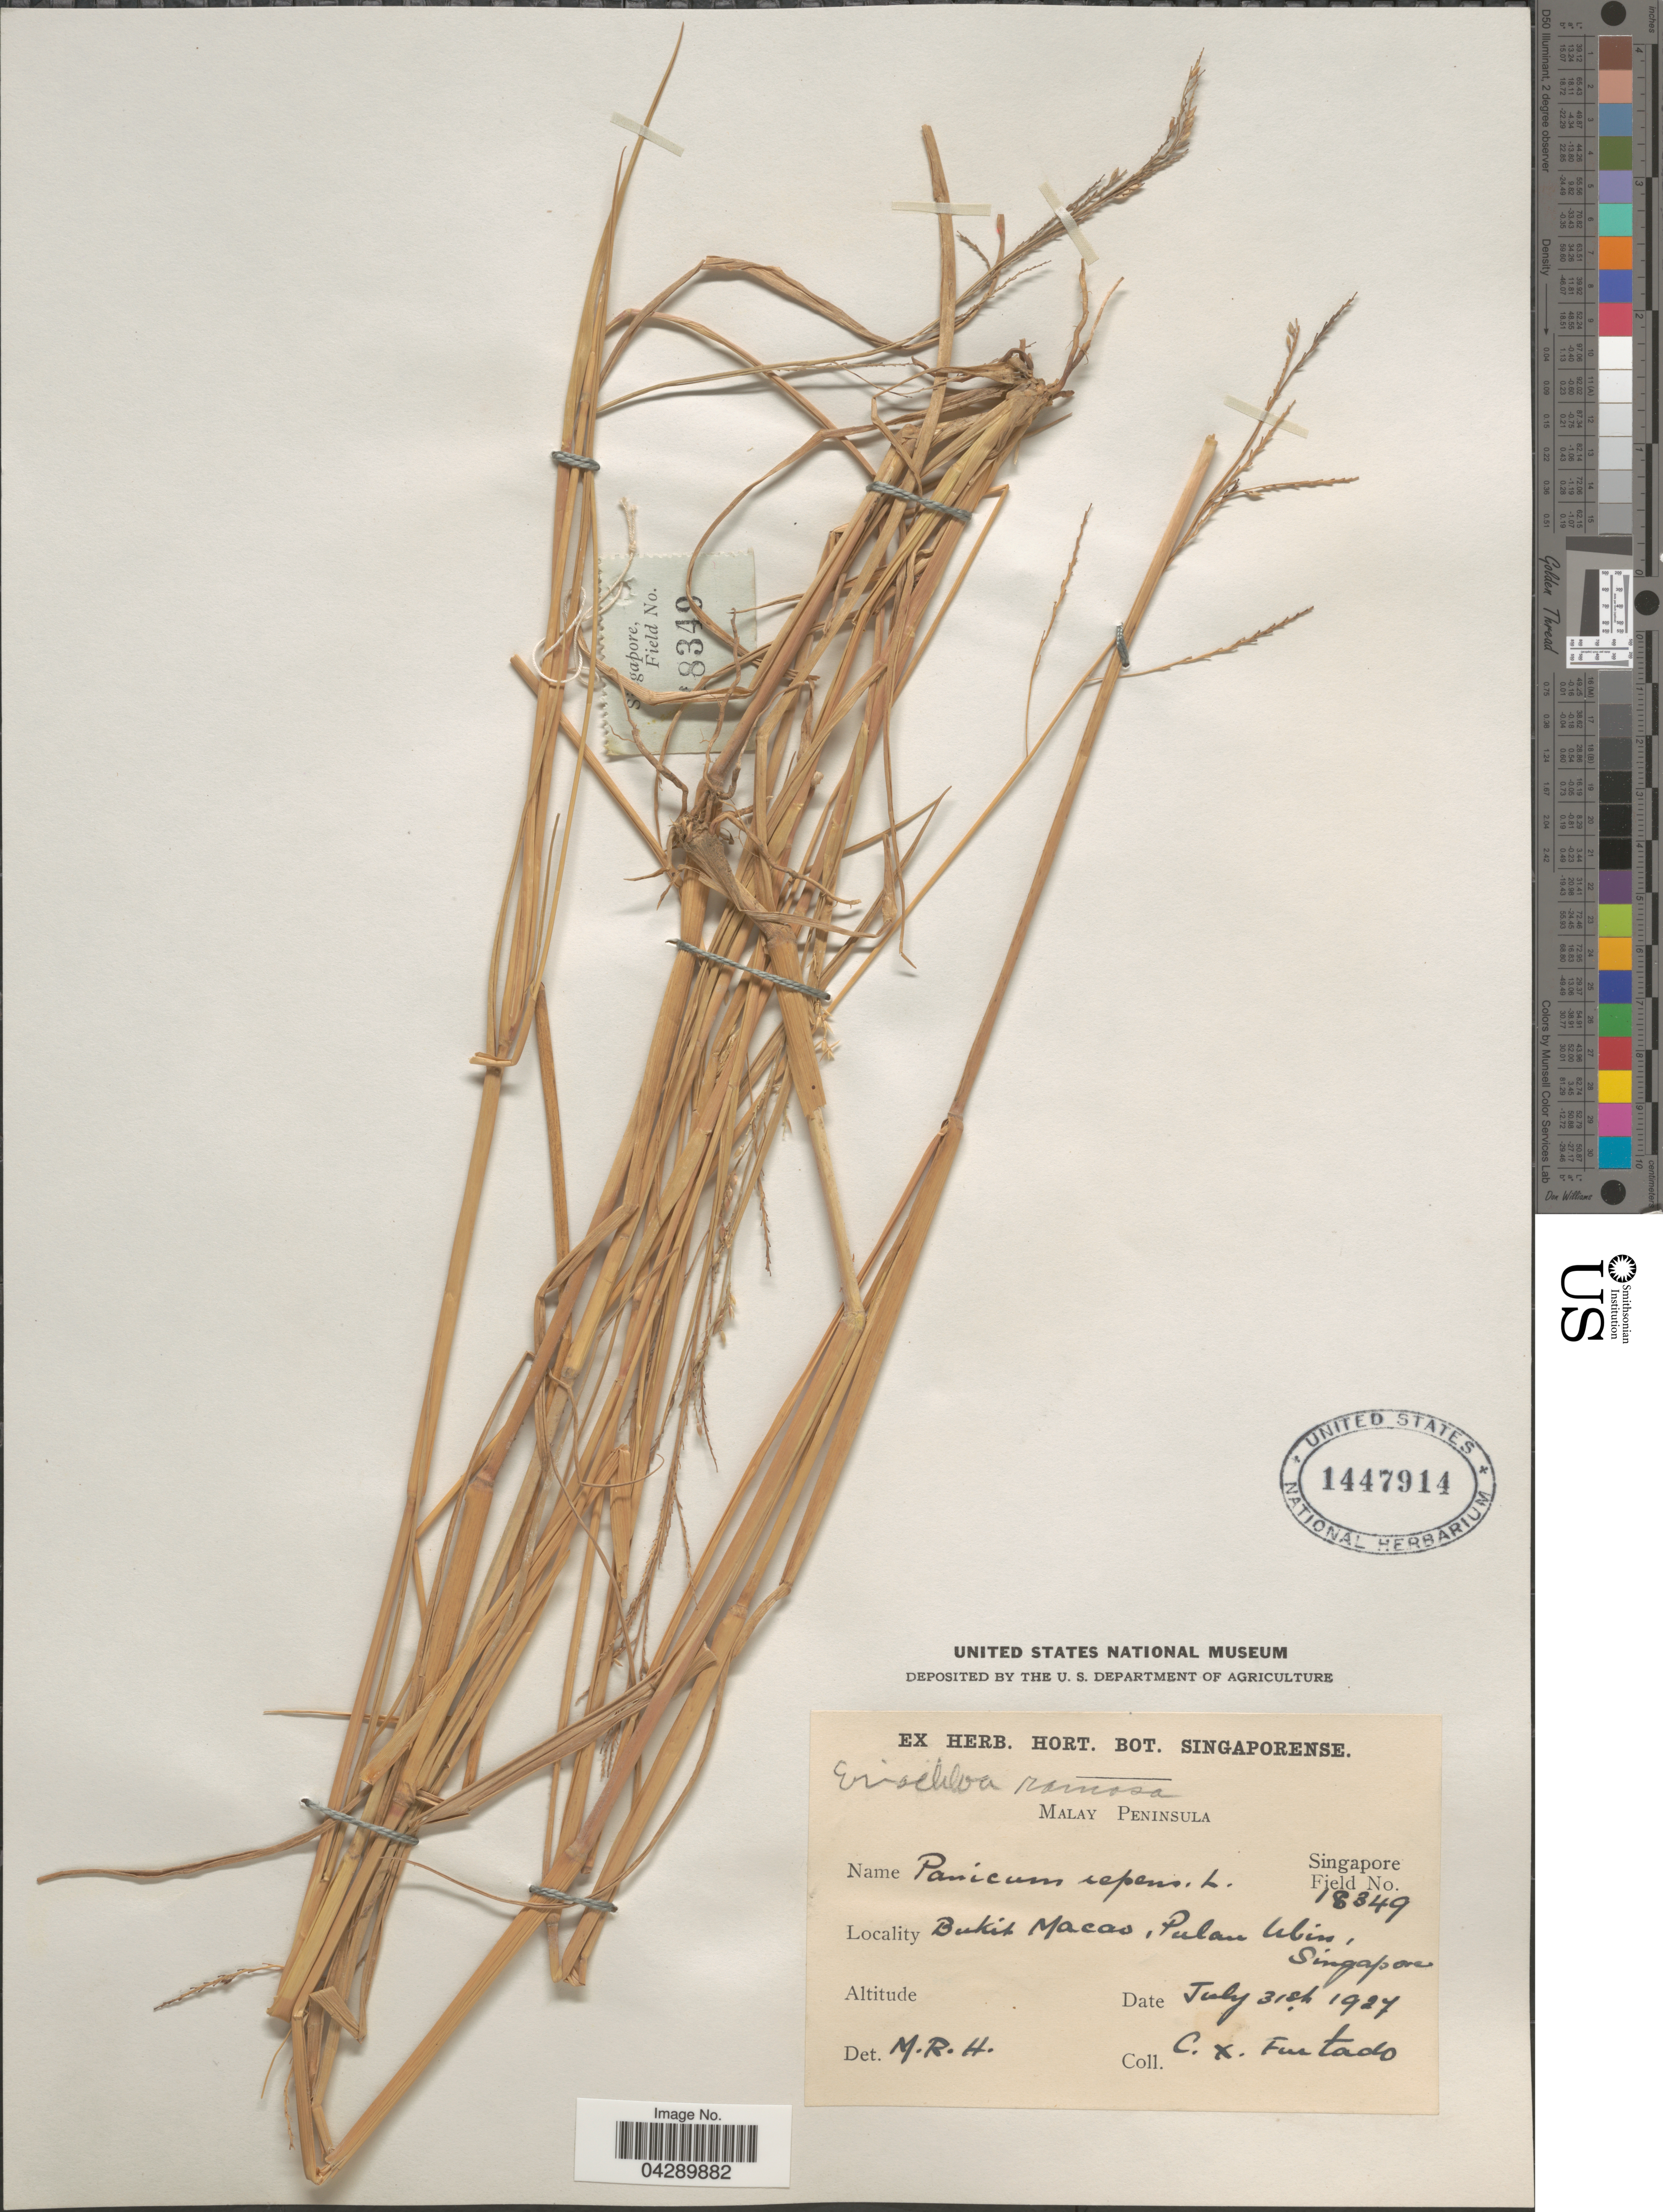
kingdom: Plantae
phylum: Tracheophyta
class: Liliopsida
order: Poales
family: Poaceae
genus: Eriochloa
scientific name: Eriochloa procera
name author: (Retz.) C.E. Hubb.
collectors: C. X. Furtado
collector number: Singapore Field 18349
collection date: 1927-07-31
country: Singapore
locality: Malay Peninsula. Bukit Macao, Pulau Ubin.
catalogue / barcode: US 1447914